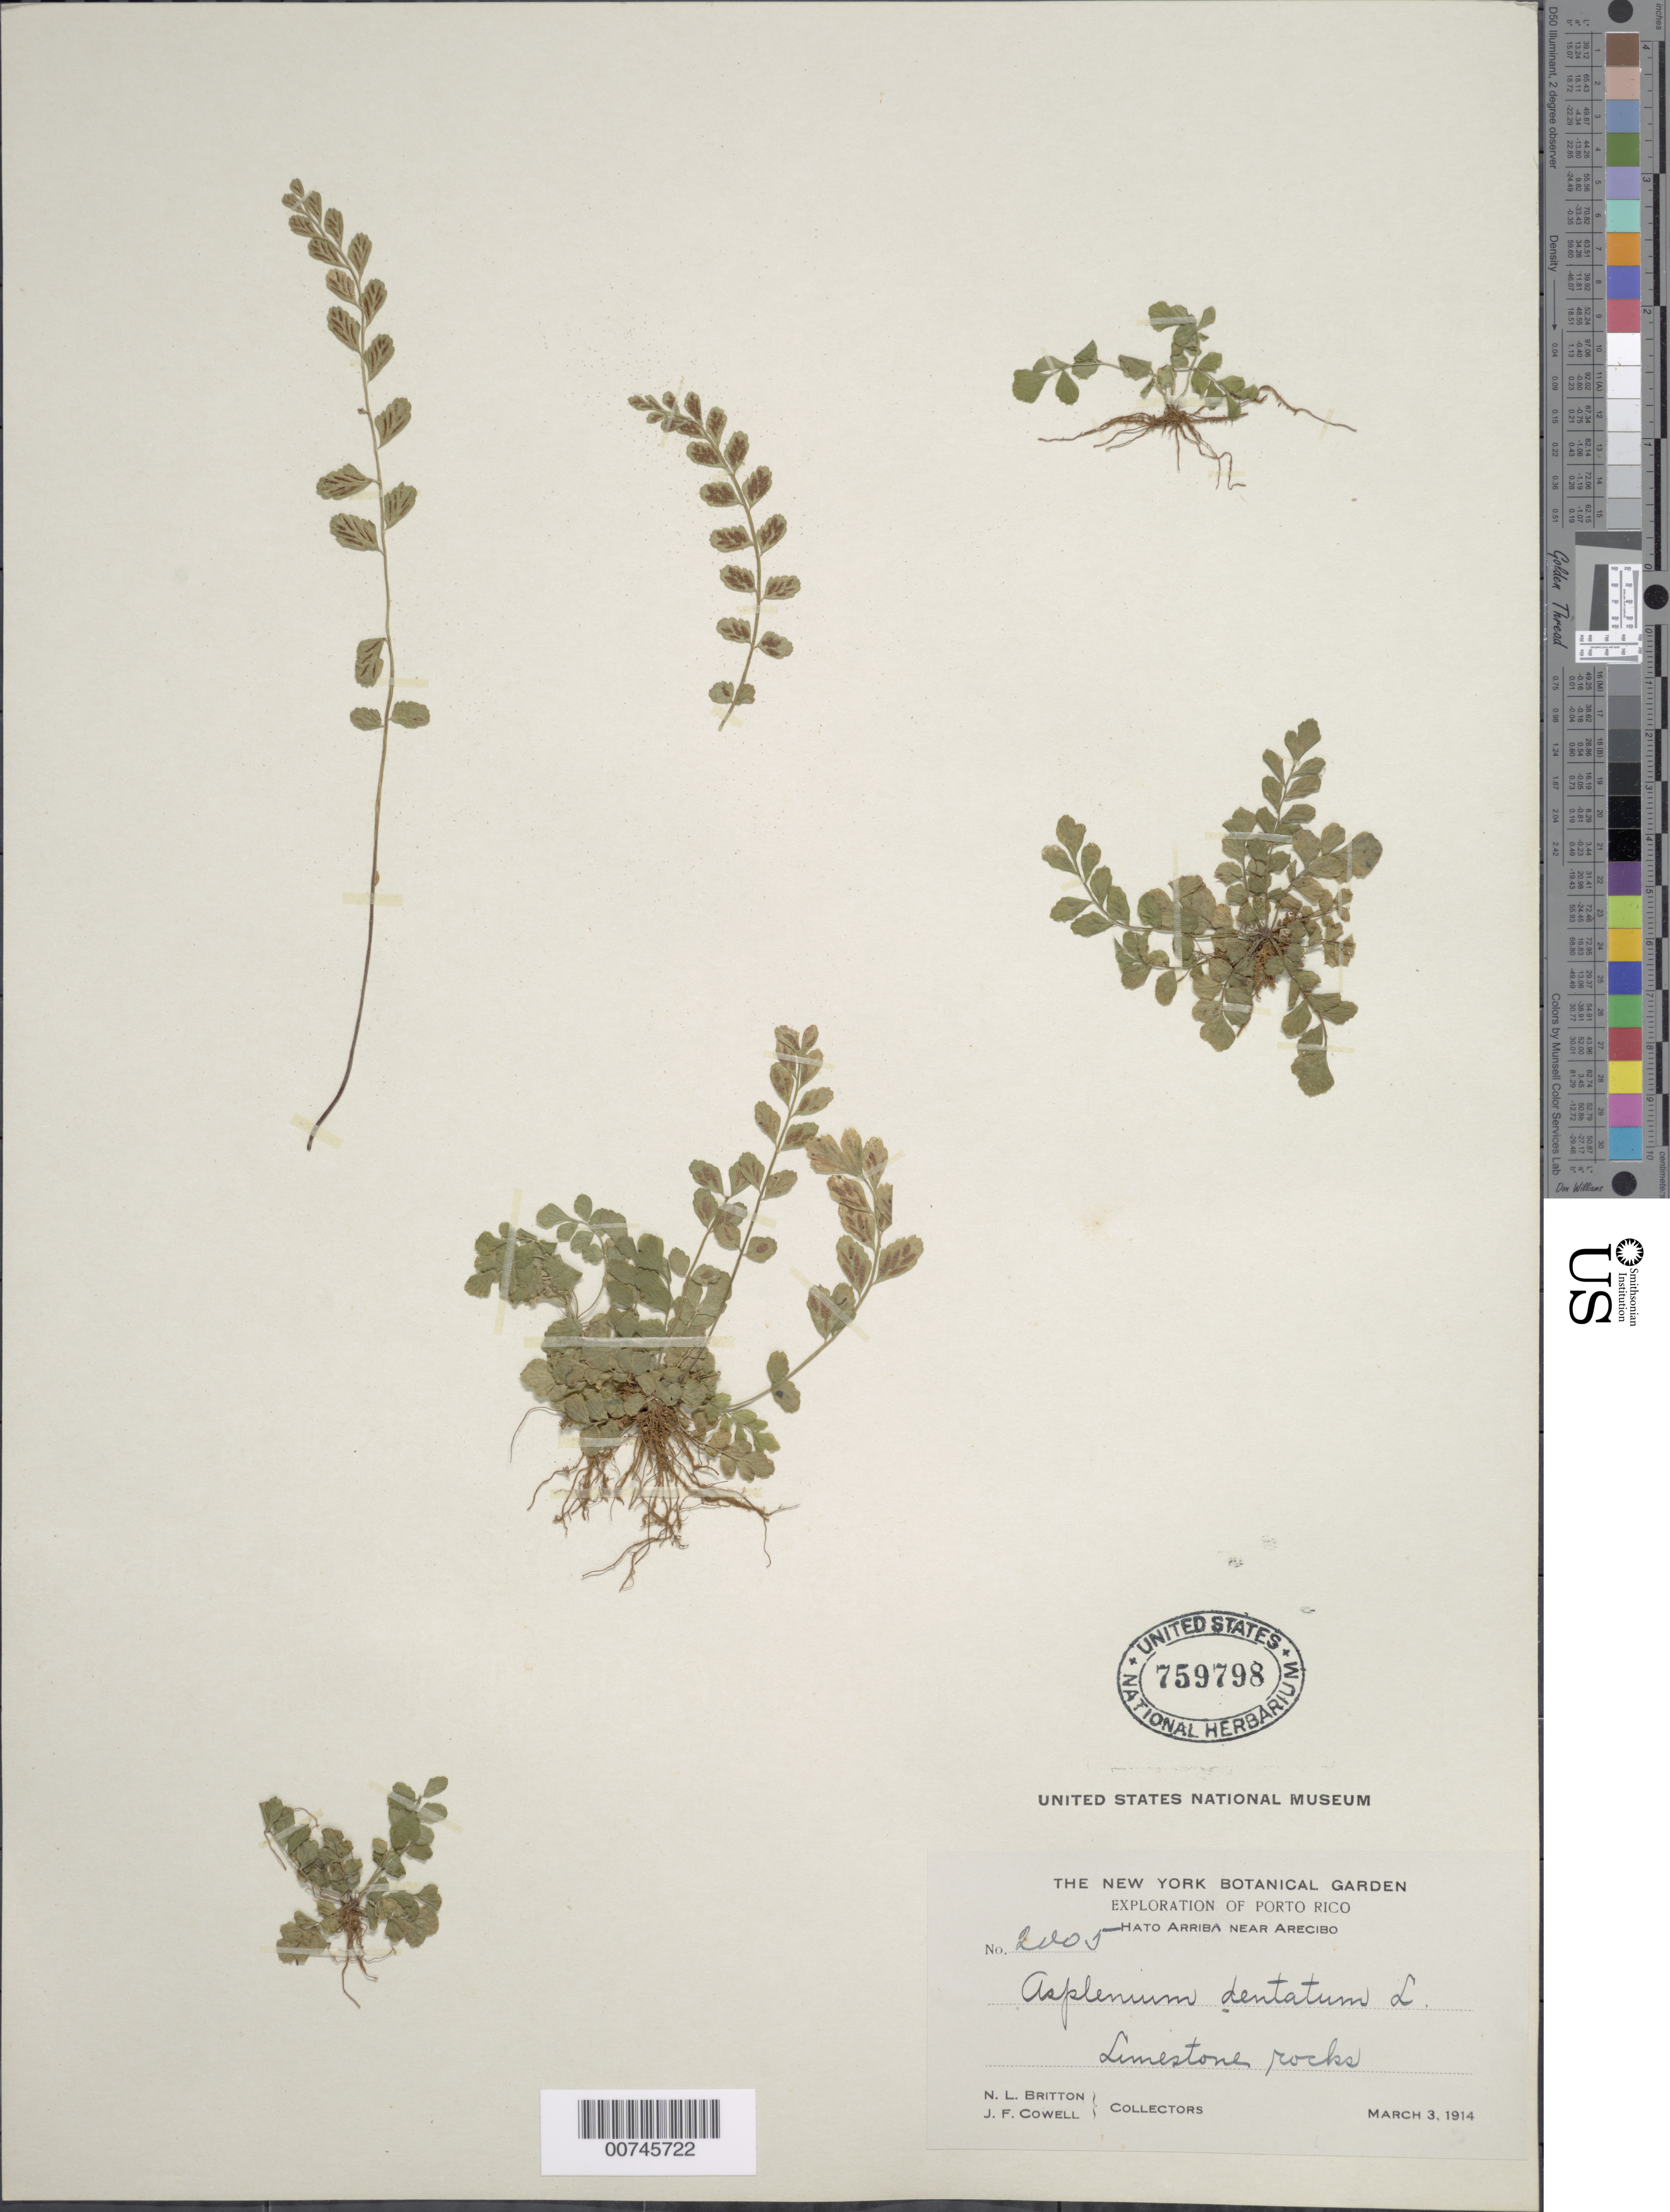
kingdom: Plantae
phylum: Tracheophyta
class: Polypodiopsida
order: Polypodiales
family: Aspleniaceae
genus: Asplenium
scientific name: Asplenium trichomanes-dentatum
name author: L.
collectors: N. Britton & J. F. Cowell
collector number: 2005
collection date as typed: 03 Mar 1914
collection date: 1914-03-03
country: Puerto Rico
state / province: Arecibo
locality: Hato Arriba near Arecibo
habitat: Limestone rocks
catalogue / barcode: US 759798